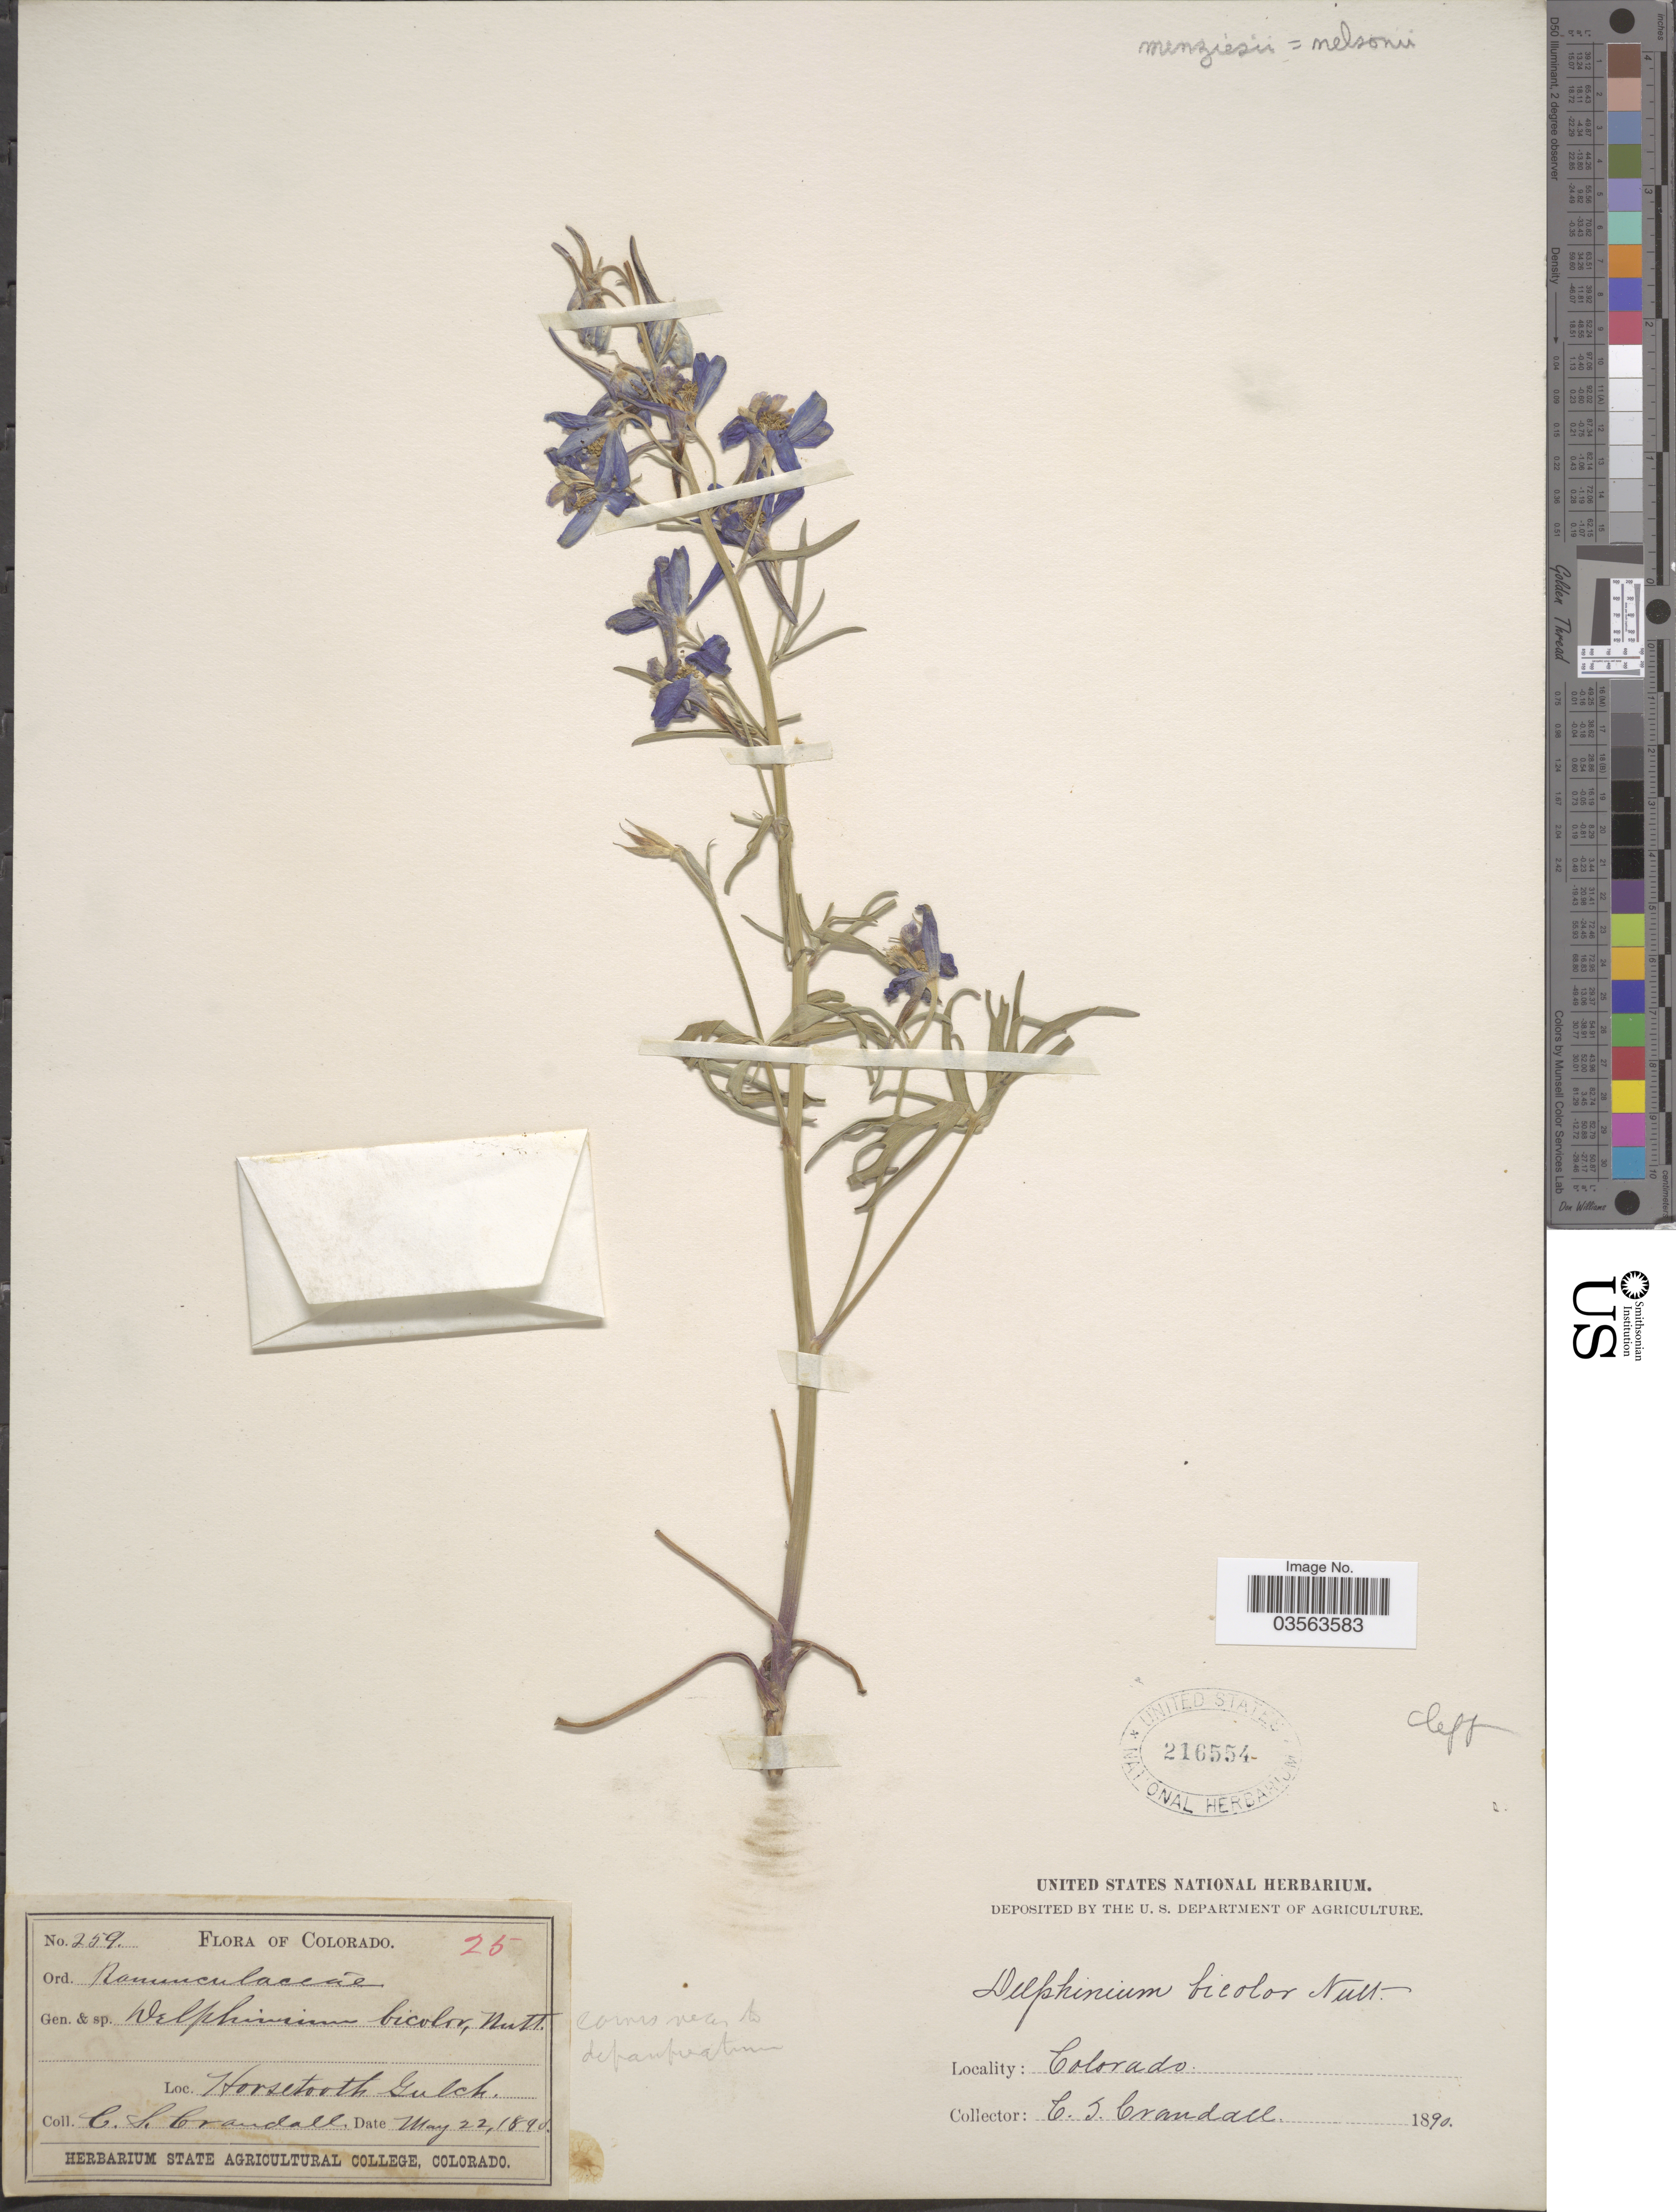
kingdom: Plantae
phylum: Tracheophyta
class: Magnoliopsida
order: Ranunculales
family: Ranunculaceae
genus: Delphinium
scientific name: Delphinium nelsonii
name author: Greene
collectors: C. Crandall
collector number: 259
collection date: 1890-05-22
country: United States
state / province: Colorado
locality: Horsetooth Gulch.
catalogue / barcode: US 216554